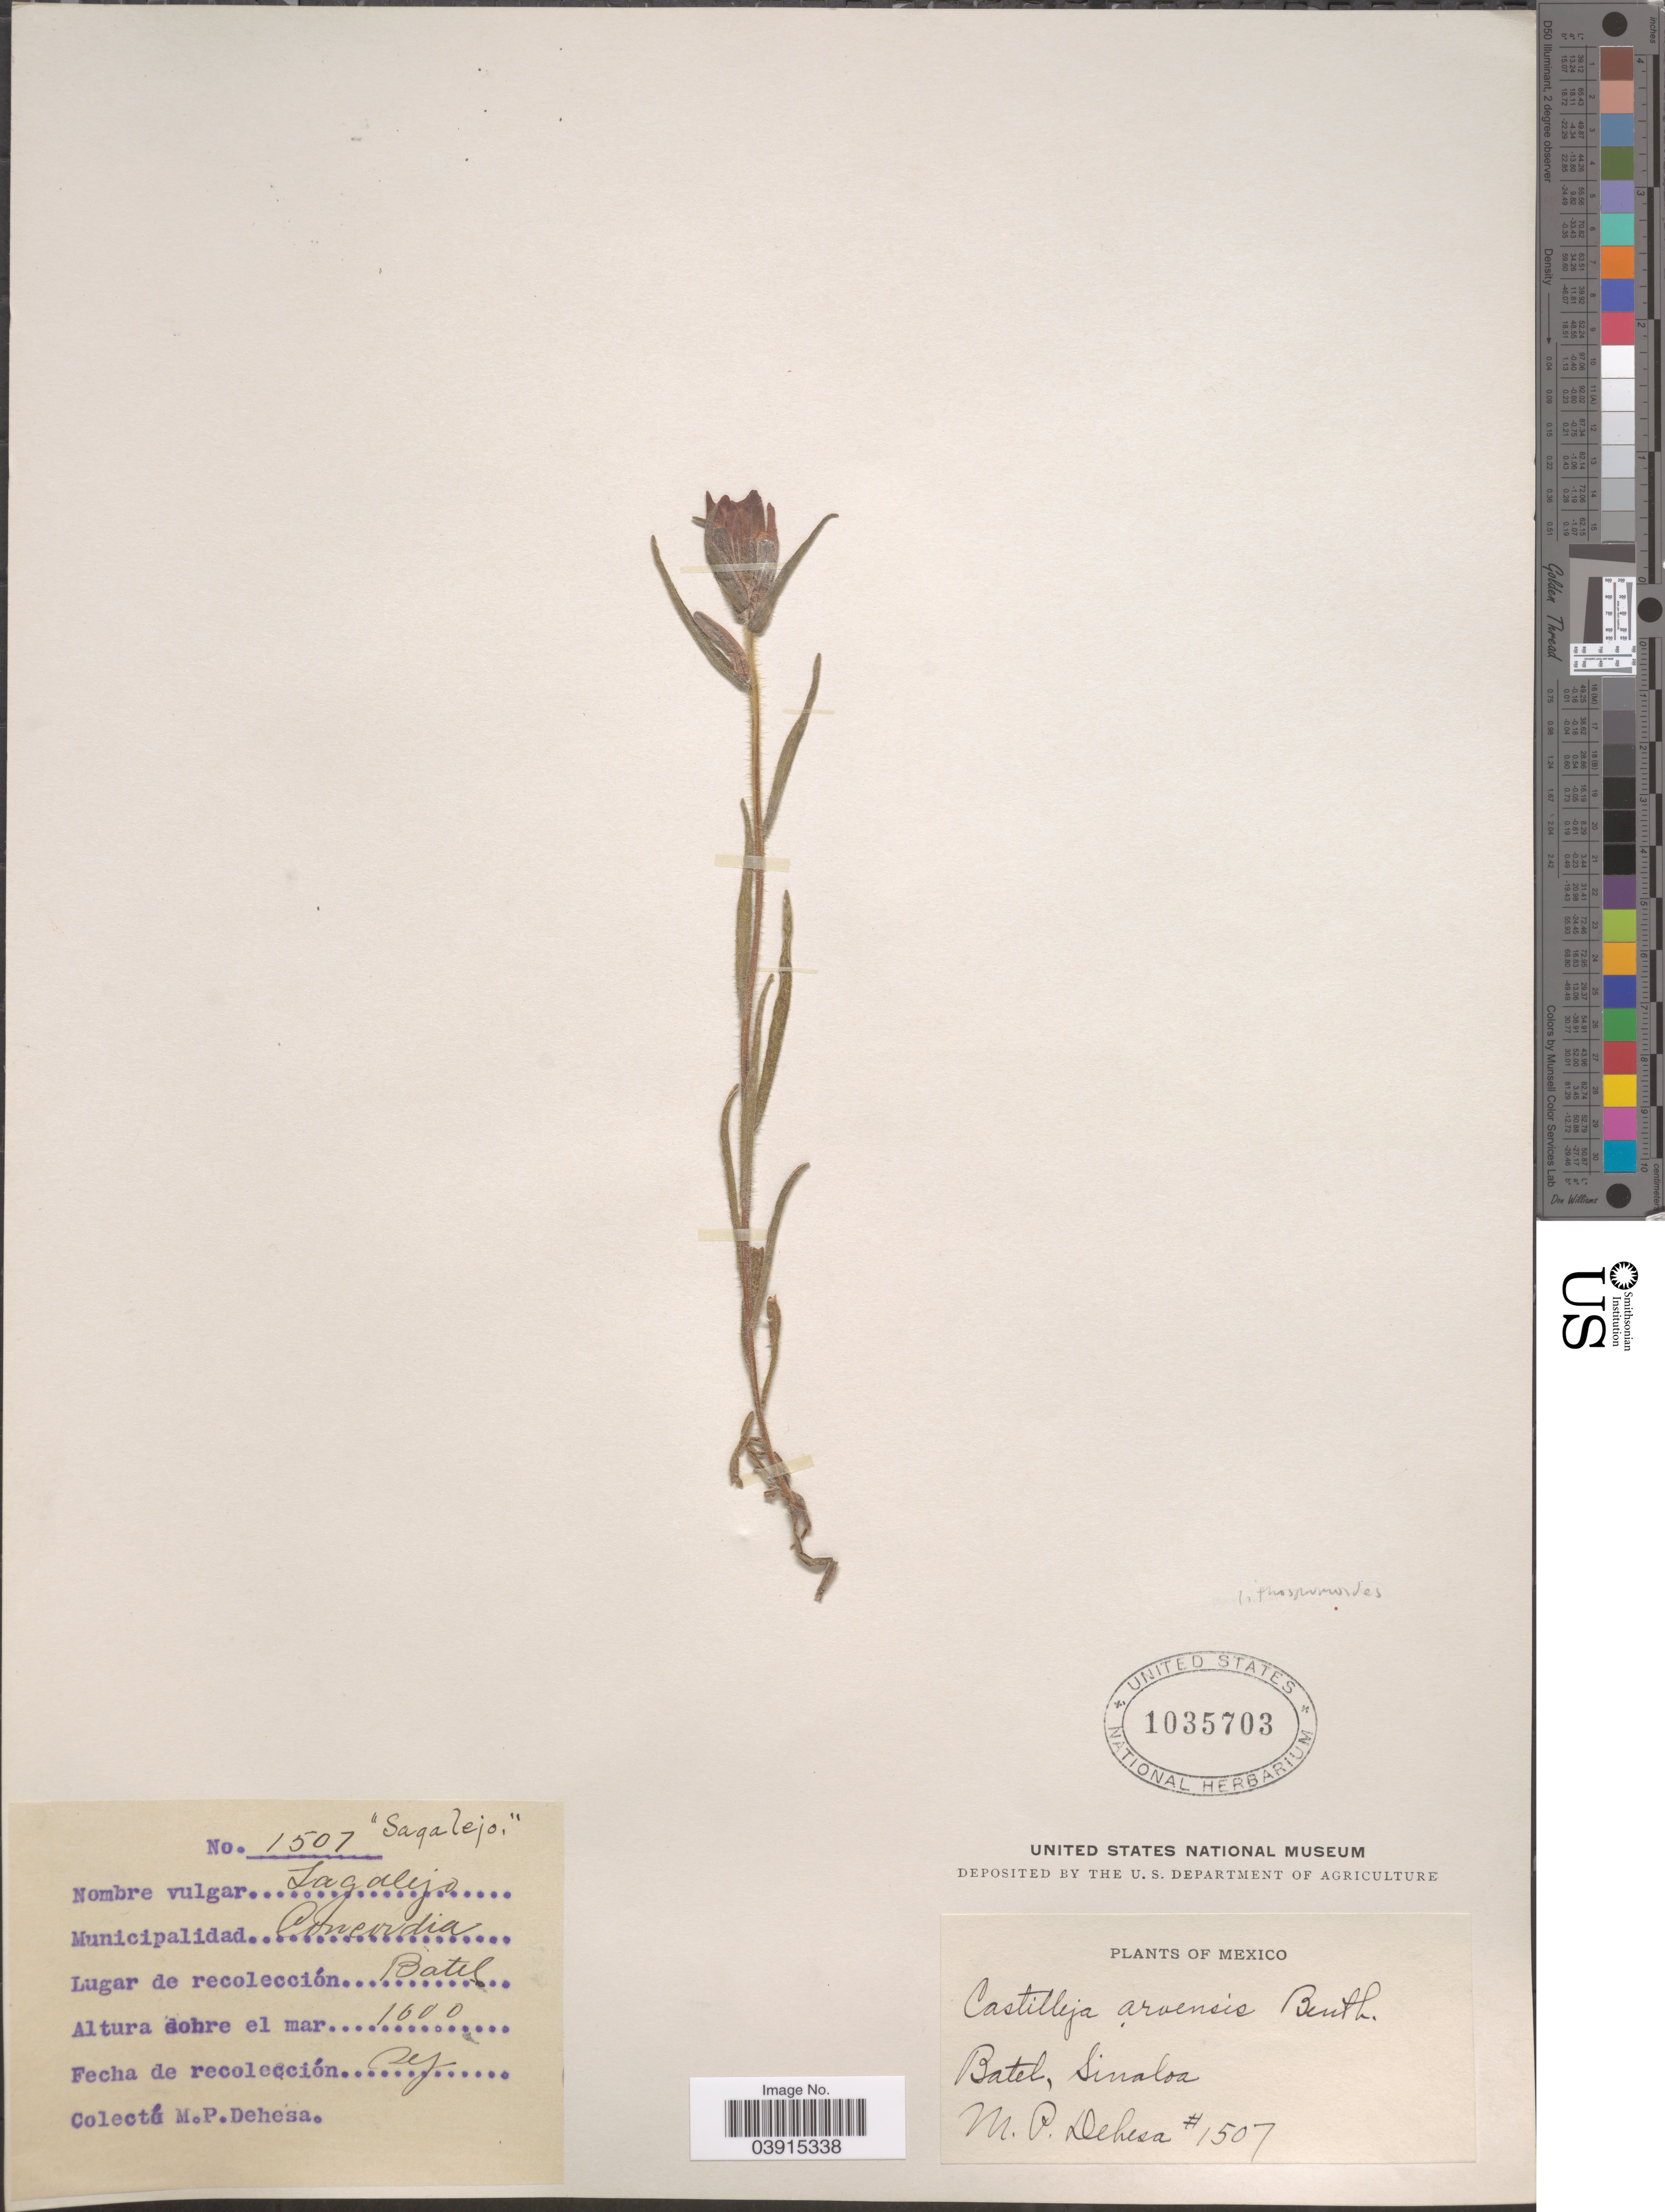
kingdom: Plantae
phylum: Tracheophyta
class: Magnoliopsida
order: Lamiales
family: Orobanchaceae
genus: Castilleja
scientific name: Castilleja lithospermoides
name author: Kunth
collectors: M. Dehesa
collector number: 1507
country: Mexico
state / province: Sinaloa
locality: Municipalidad Concordia. Batel.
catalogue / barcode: US 1035703